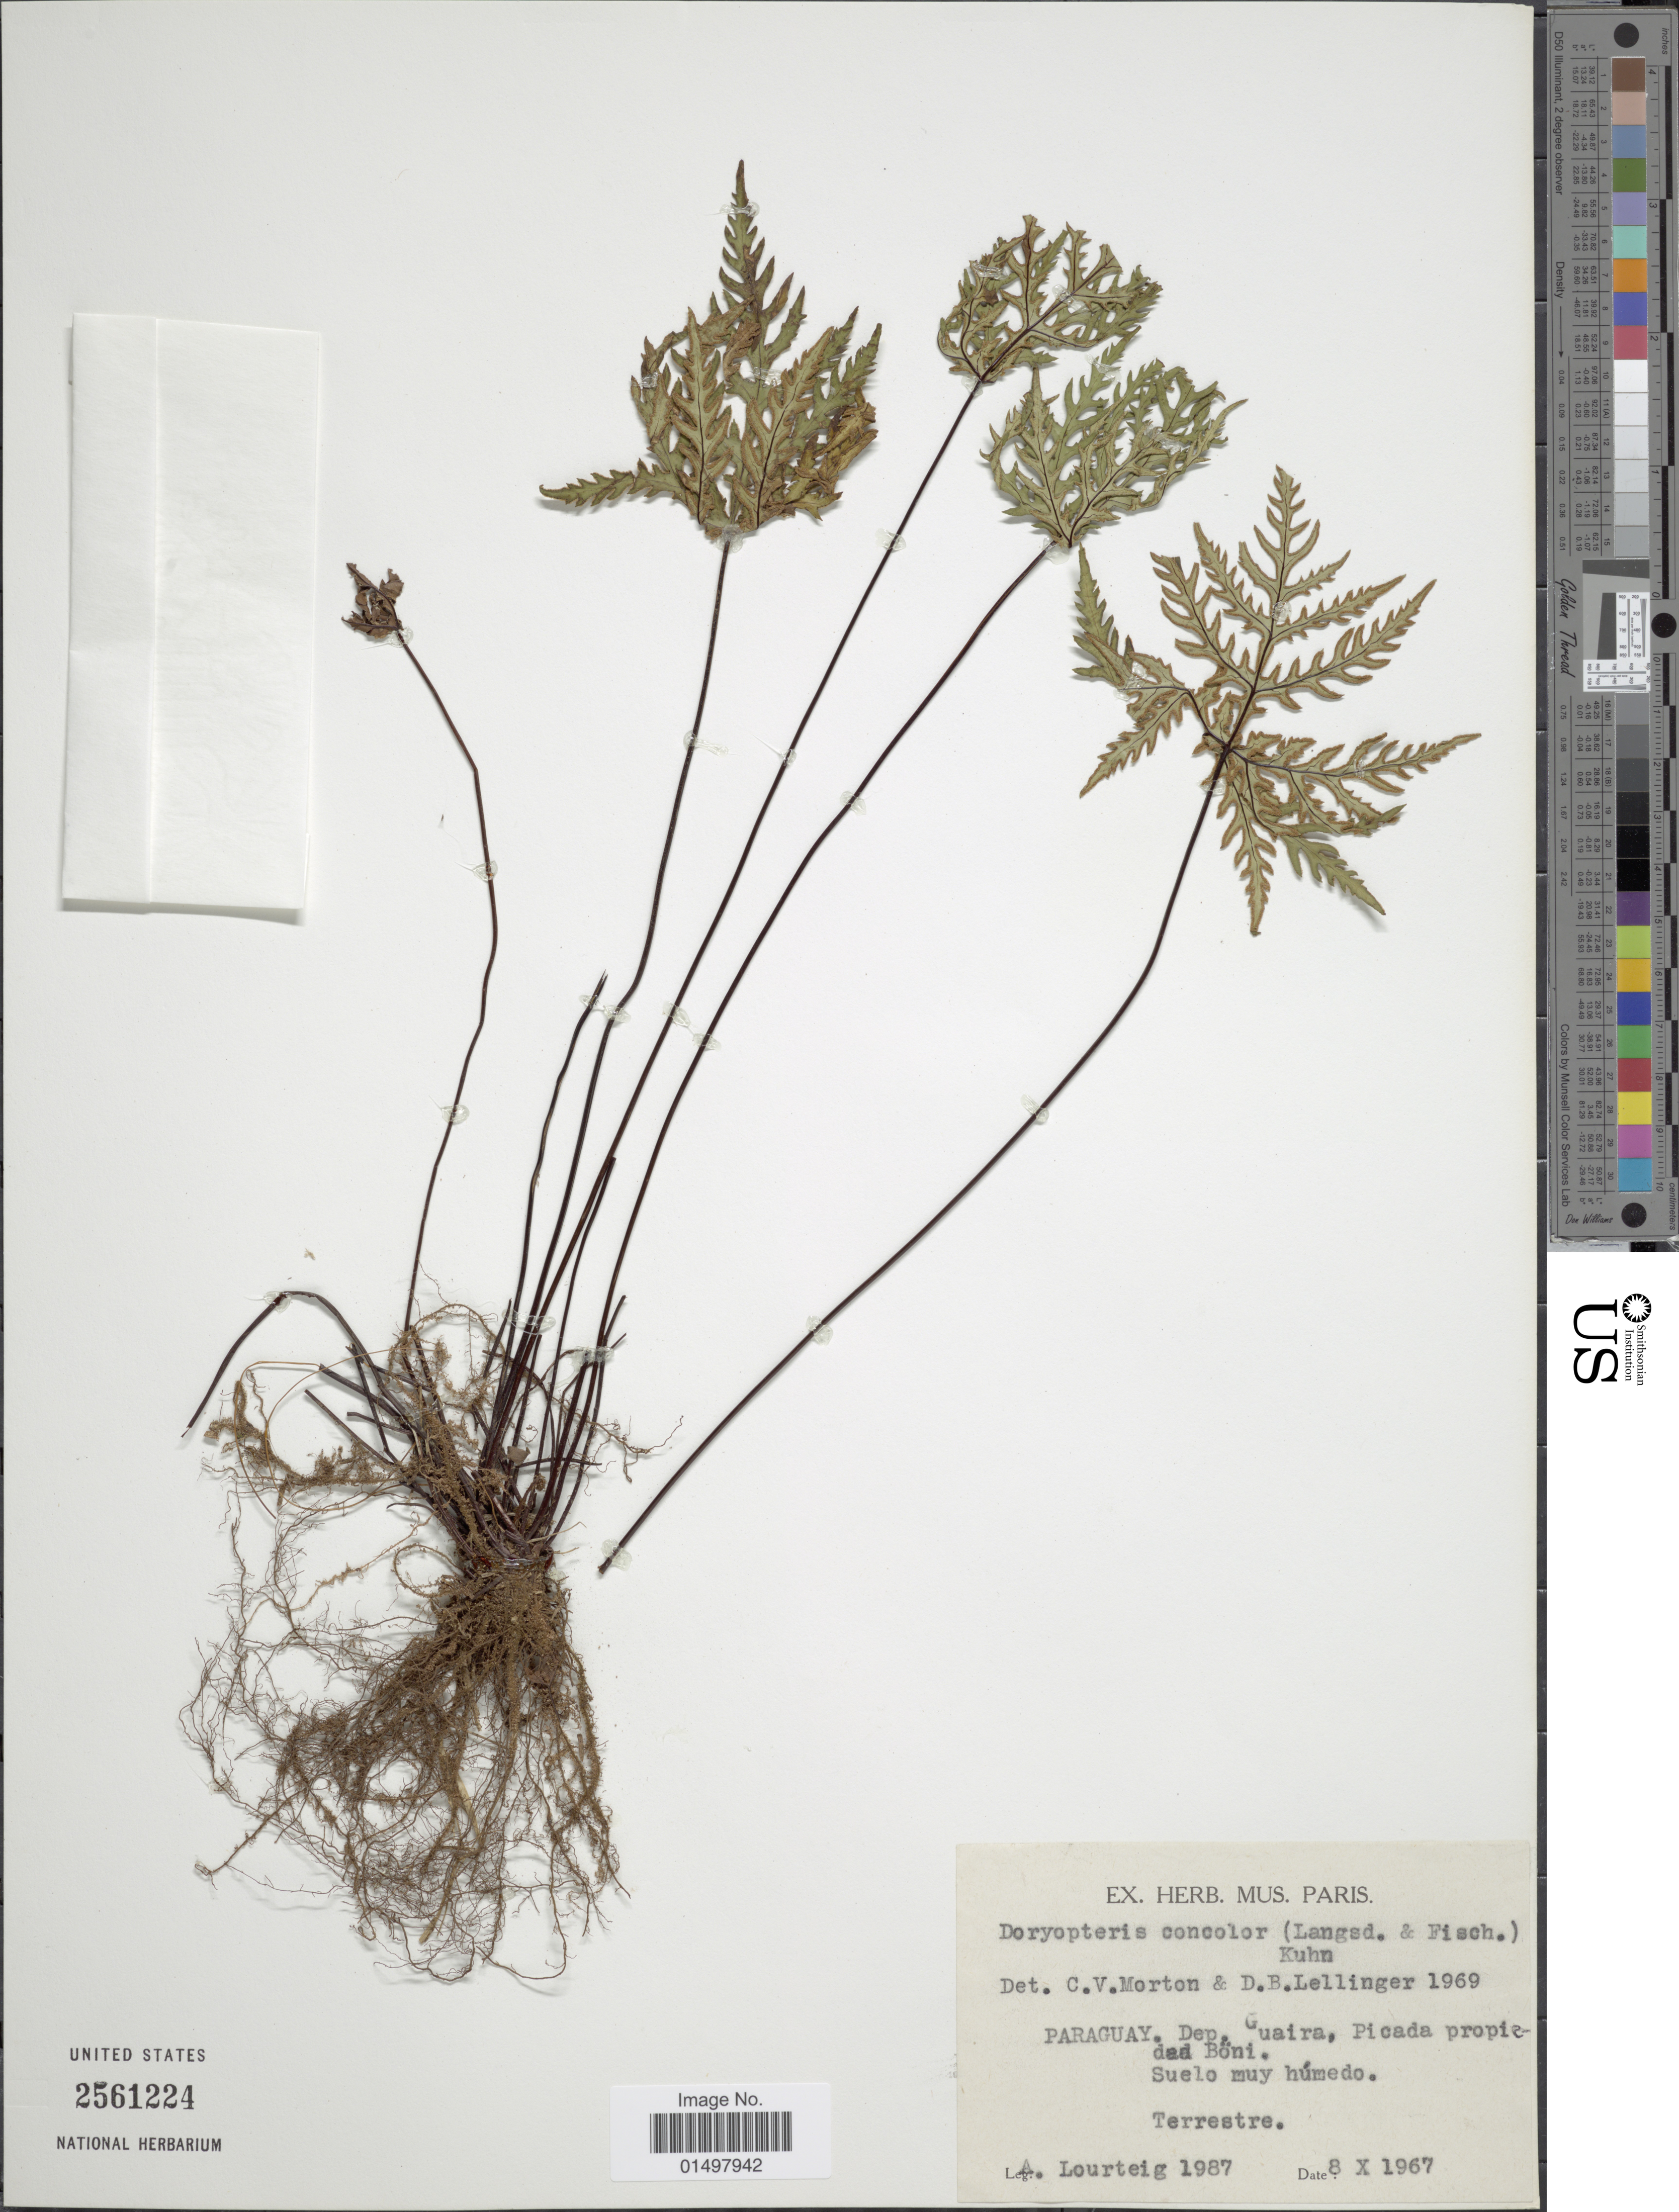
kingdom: Plantae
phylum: Tracheophyta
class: Polypodiopsida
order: Polypodiales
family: Pteridaceae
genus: Doryopteris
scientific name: Doryopteris concolor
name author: (Langsd. & Fisch.) Kuhn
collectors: A. Lourteig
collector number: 1987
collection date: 1967-10-08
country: Paraguay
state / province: Guaira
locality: Dep. Guaira, Picada propiedad Boni.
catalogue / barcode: US 2561224